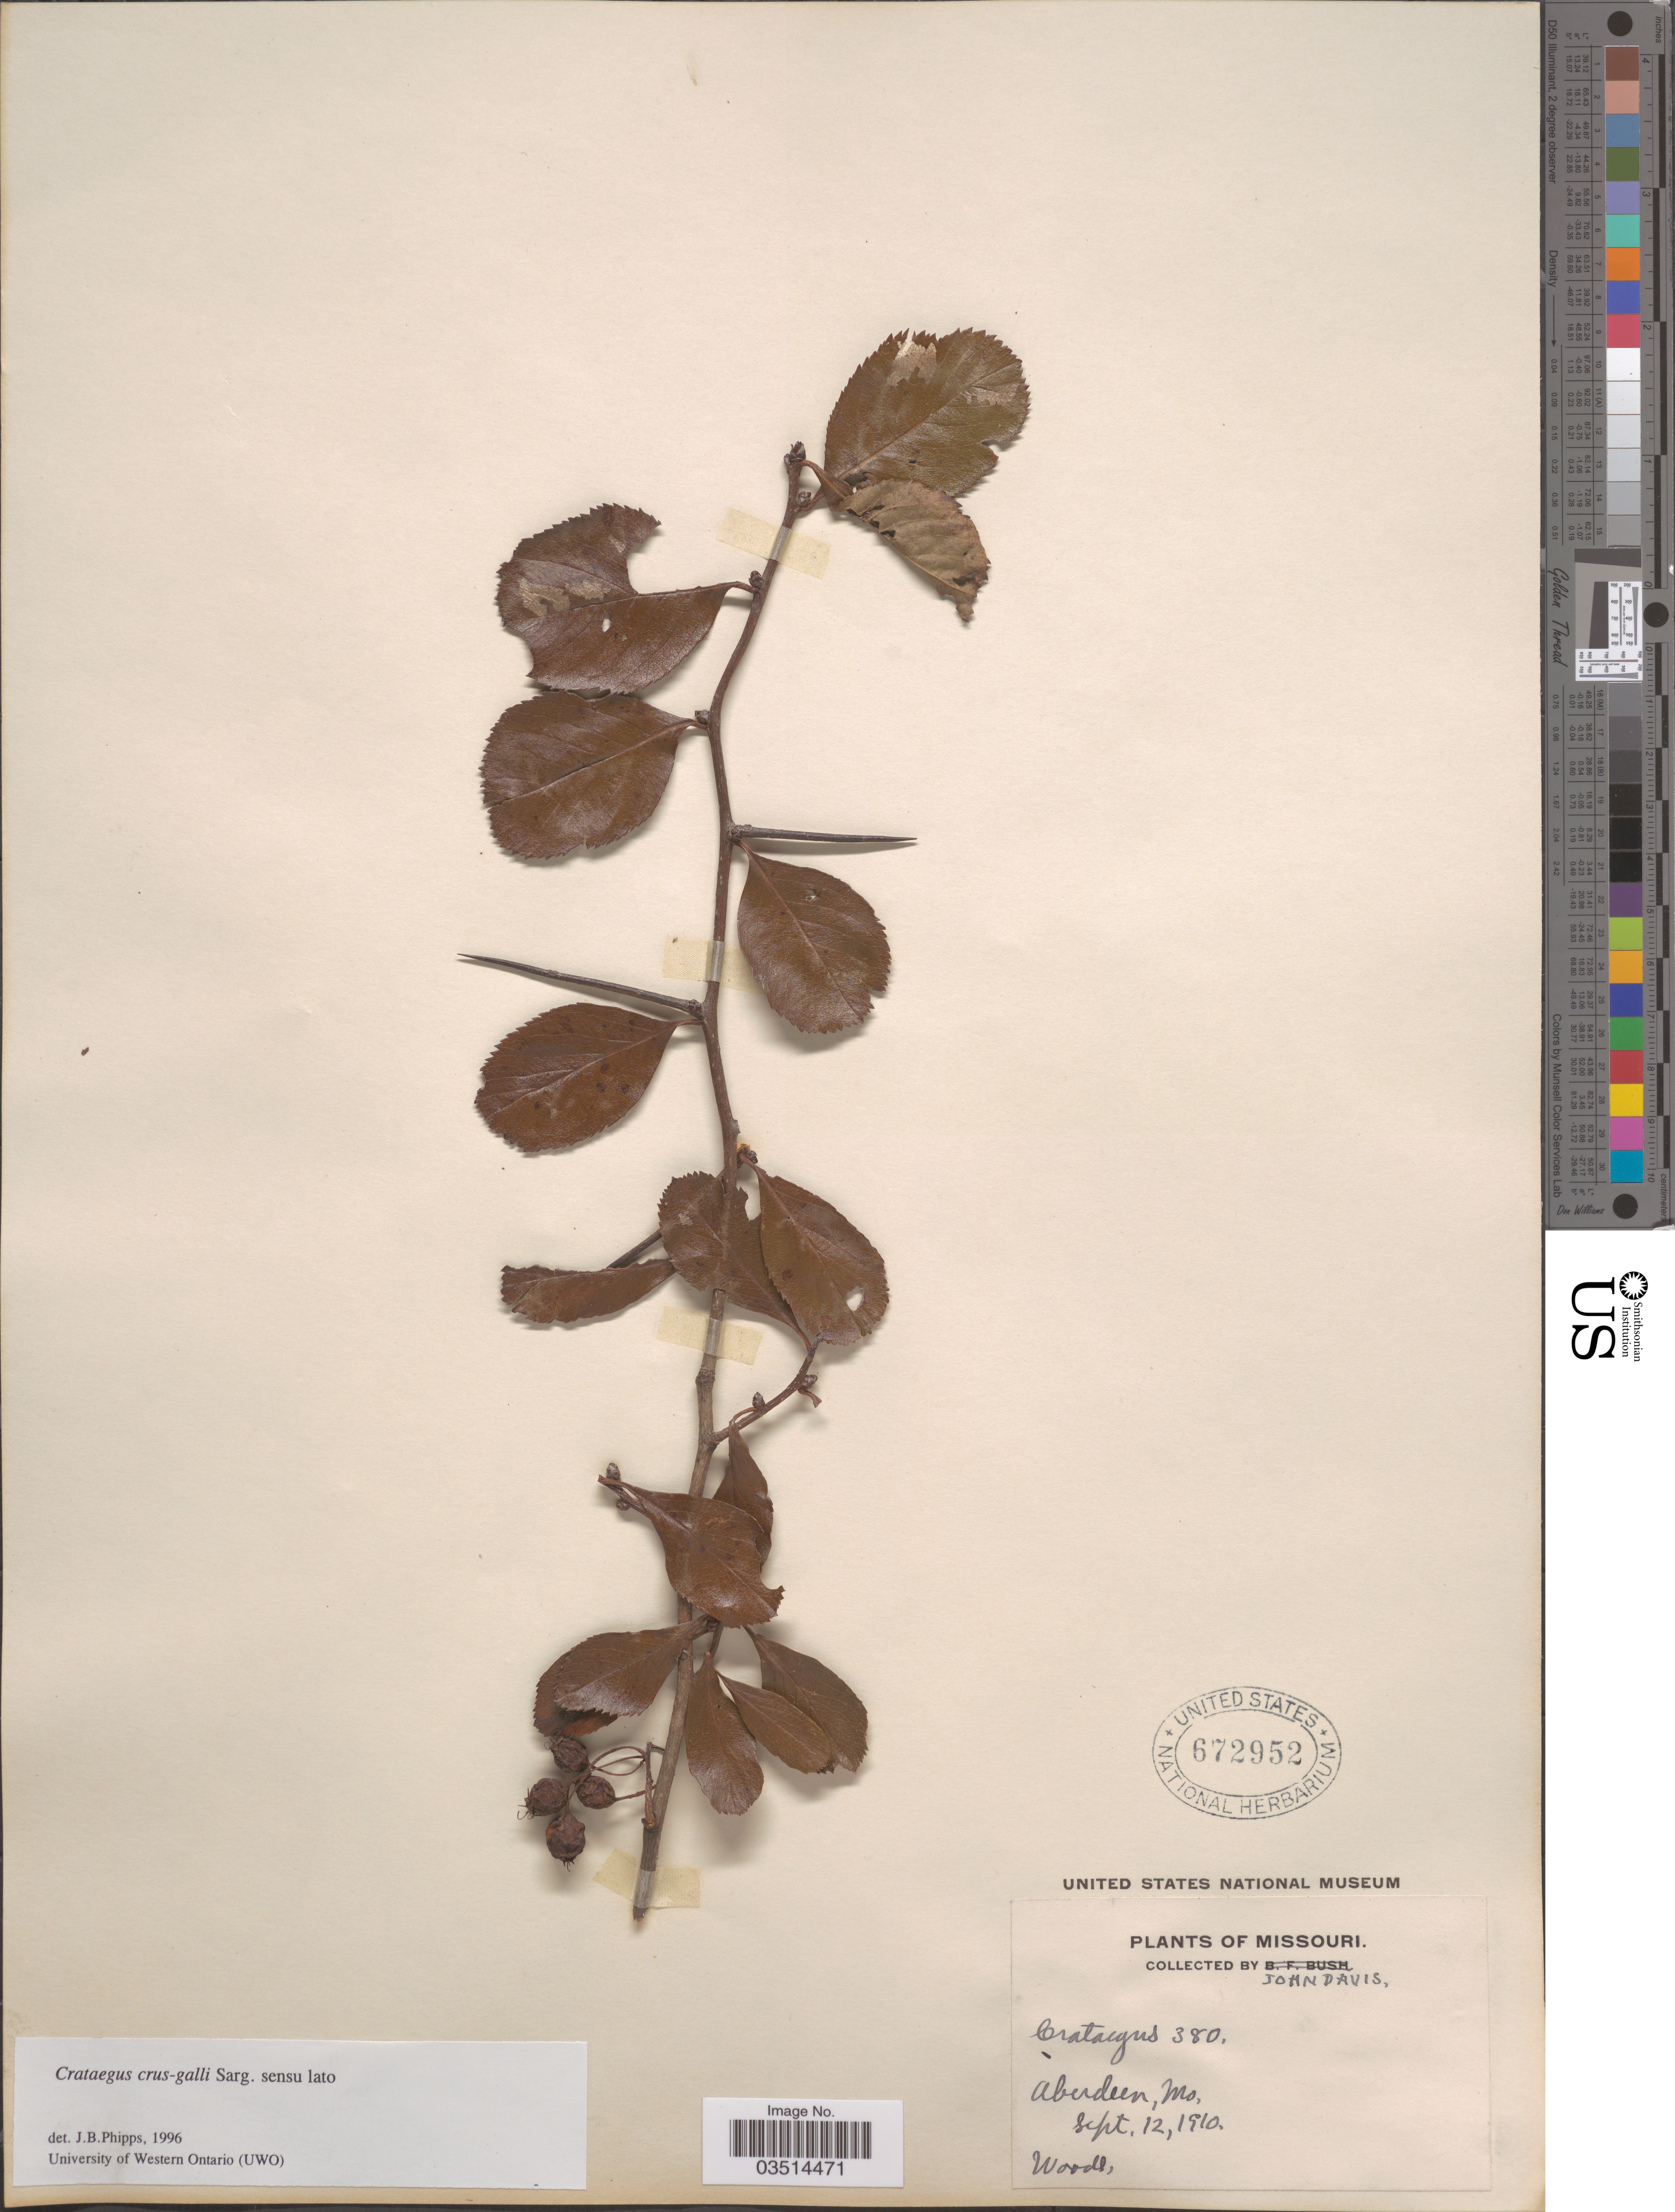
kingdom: Plantae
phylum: Tracheophyta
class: Magnoliopsida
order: Rosales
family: Rosaceae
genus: Crataegus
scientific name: Crataegus crus-galli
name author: L.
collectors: J. Davis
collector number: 380?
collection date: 1910-09-12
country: United States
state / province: Missouri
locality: Aberdeen.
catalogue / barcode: US 672952